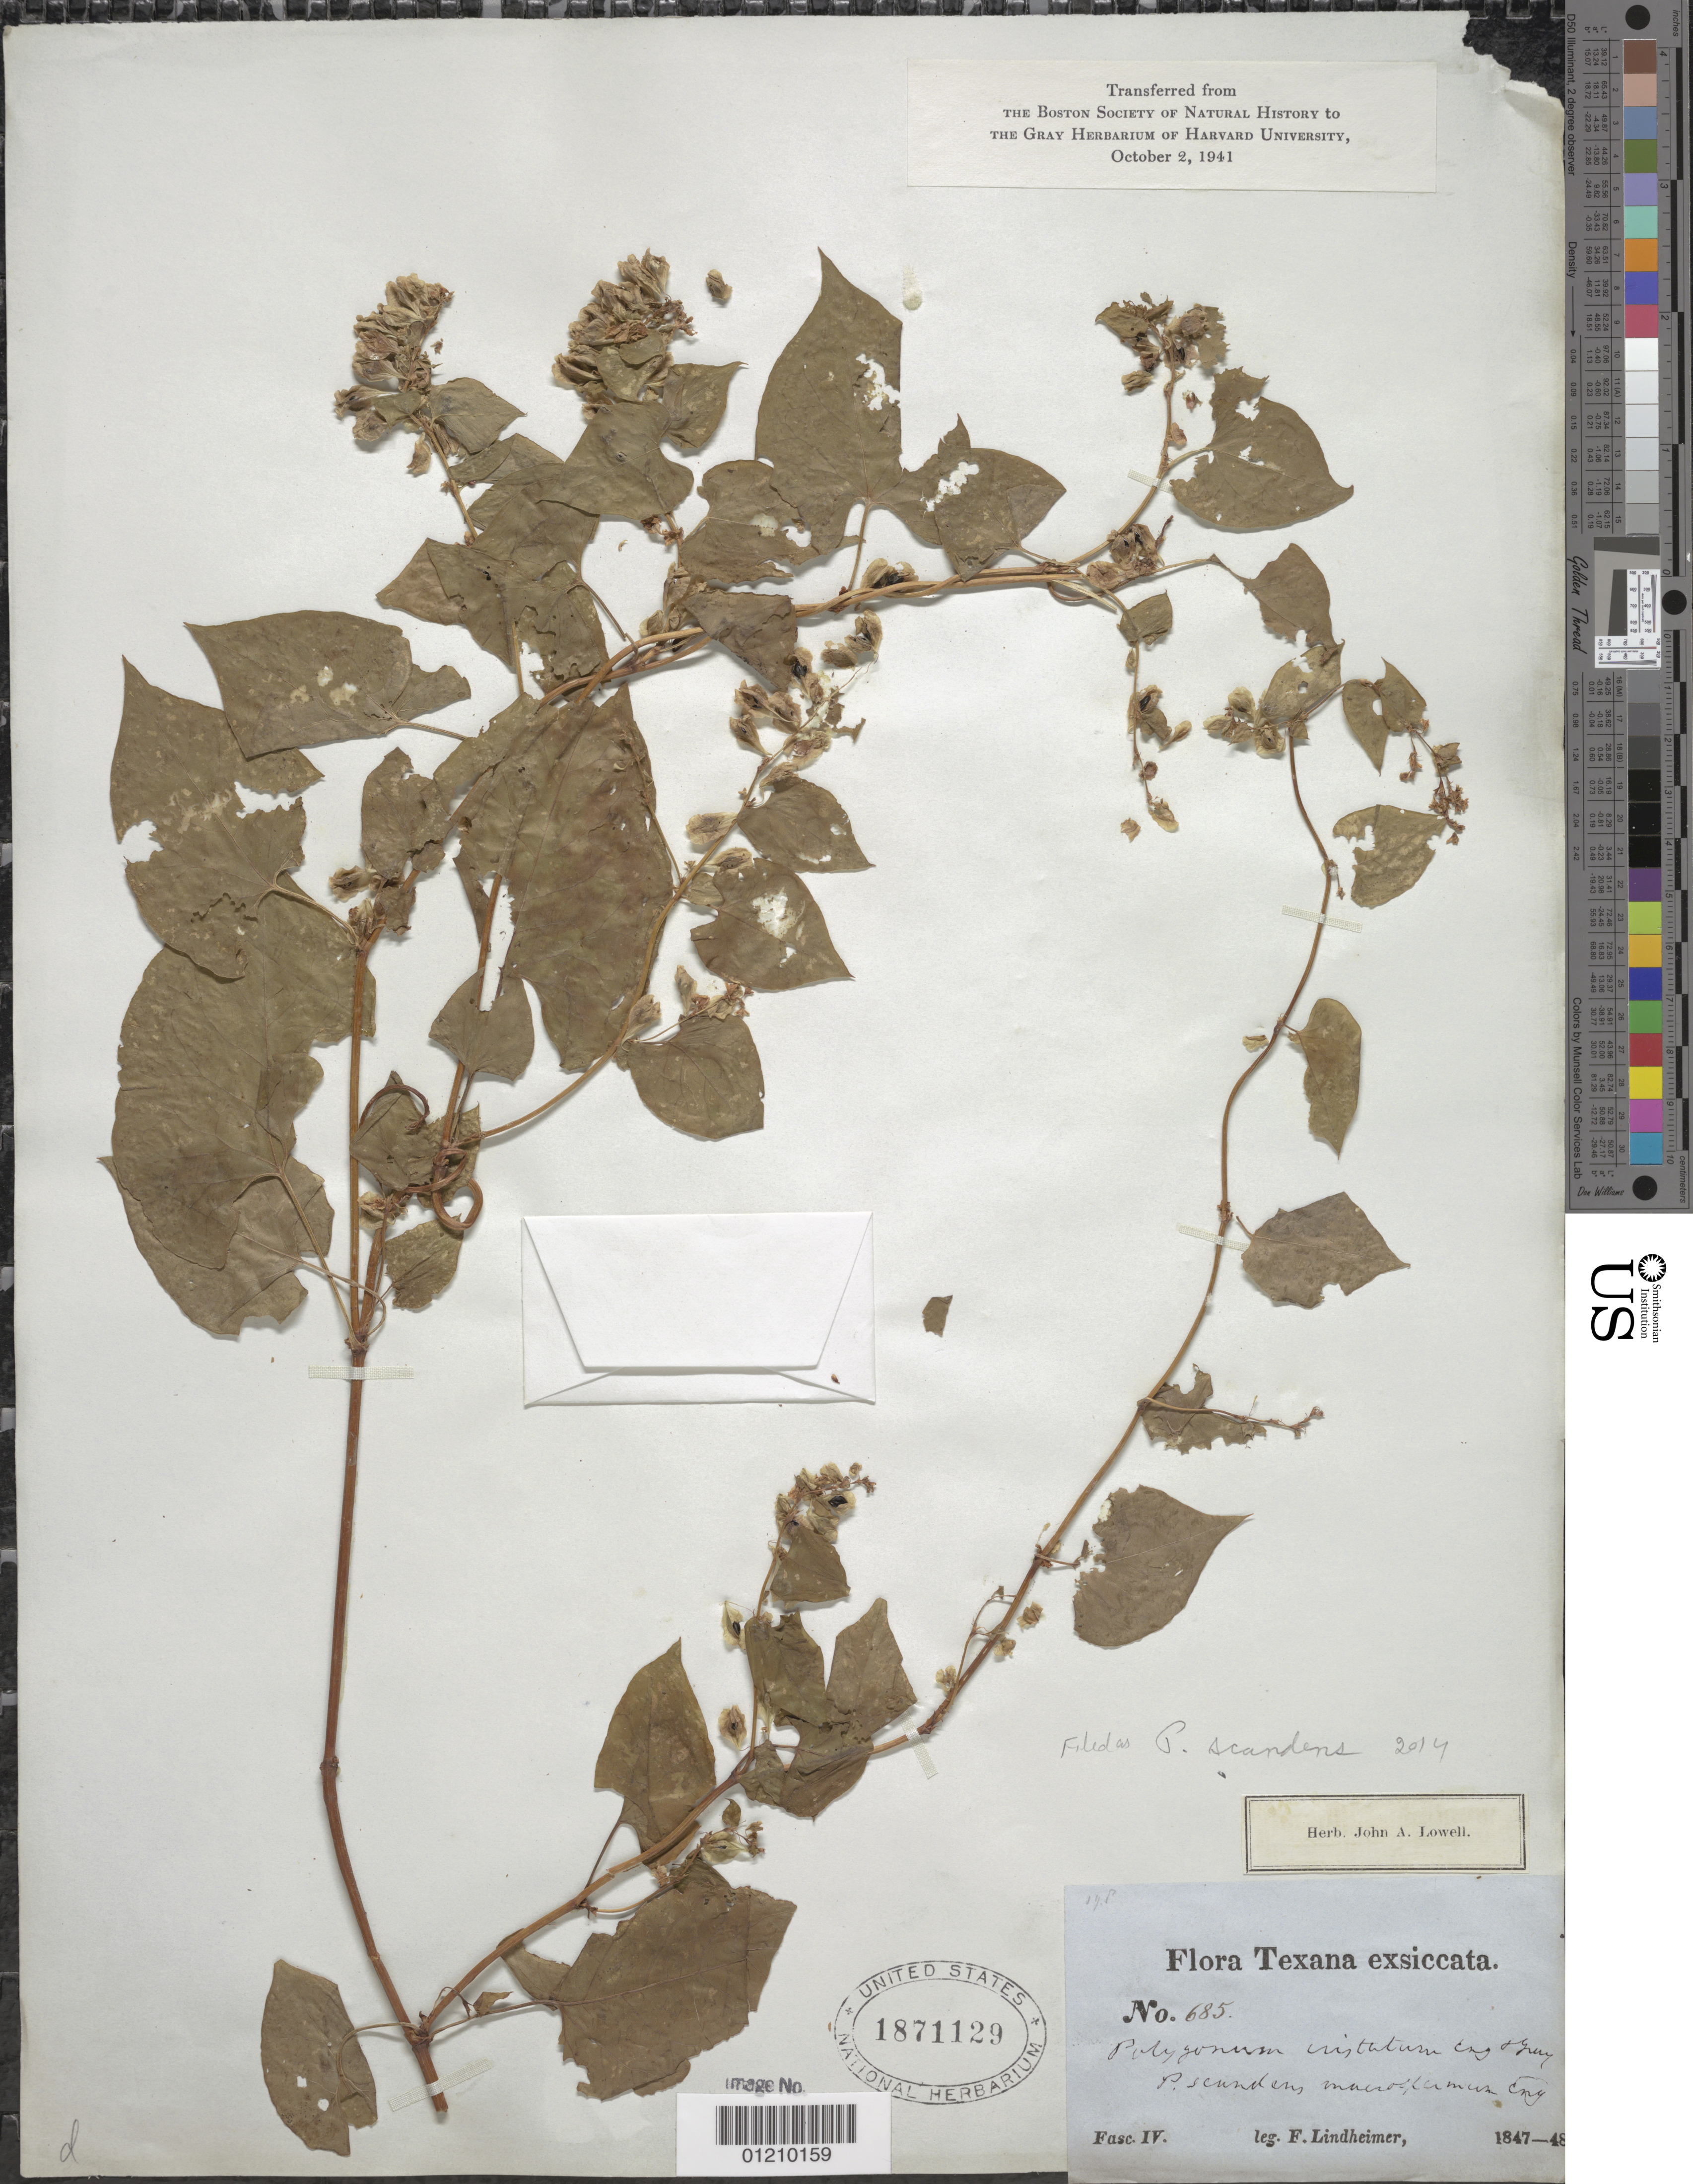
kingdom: Plantae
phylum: Tracheophyta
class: Magnoliopsida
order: Caryophyllales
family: Polygonaceae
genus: Fallopia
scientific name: Fallopia scandens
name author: (L.) Holub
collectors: F. J. Lindheimer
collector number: Fasc. IV 685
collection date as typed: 1847 to -- -- 1848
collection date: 1847/1848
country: United States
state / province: Texas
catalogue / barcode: US 1871129